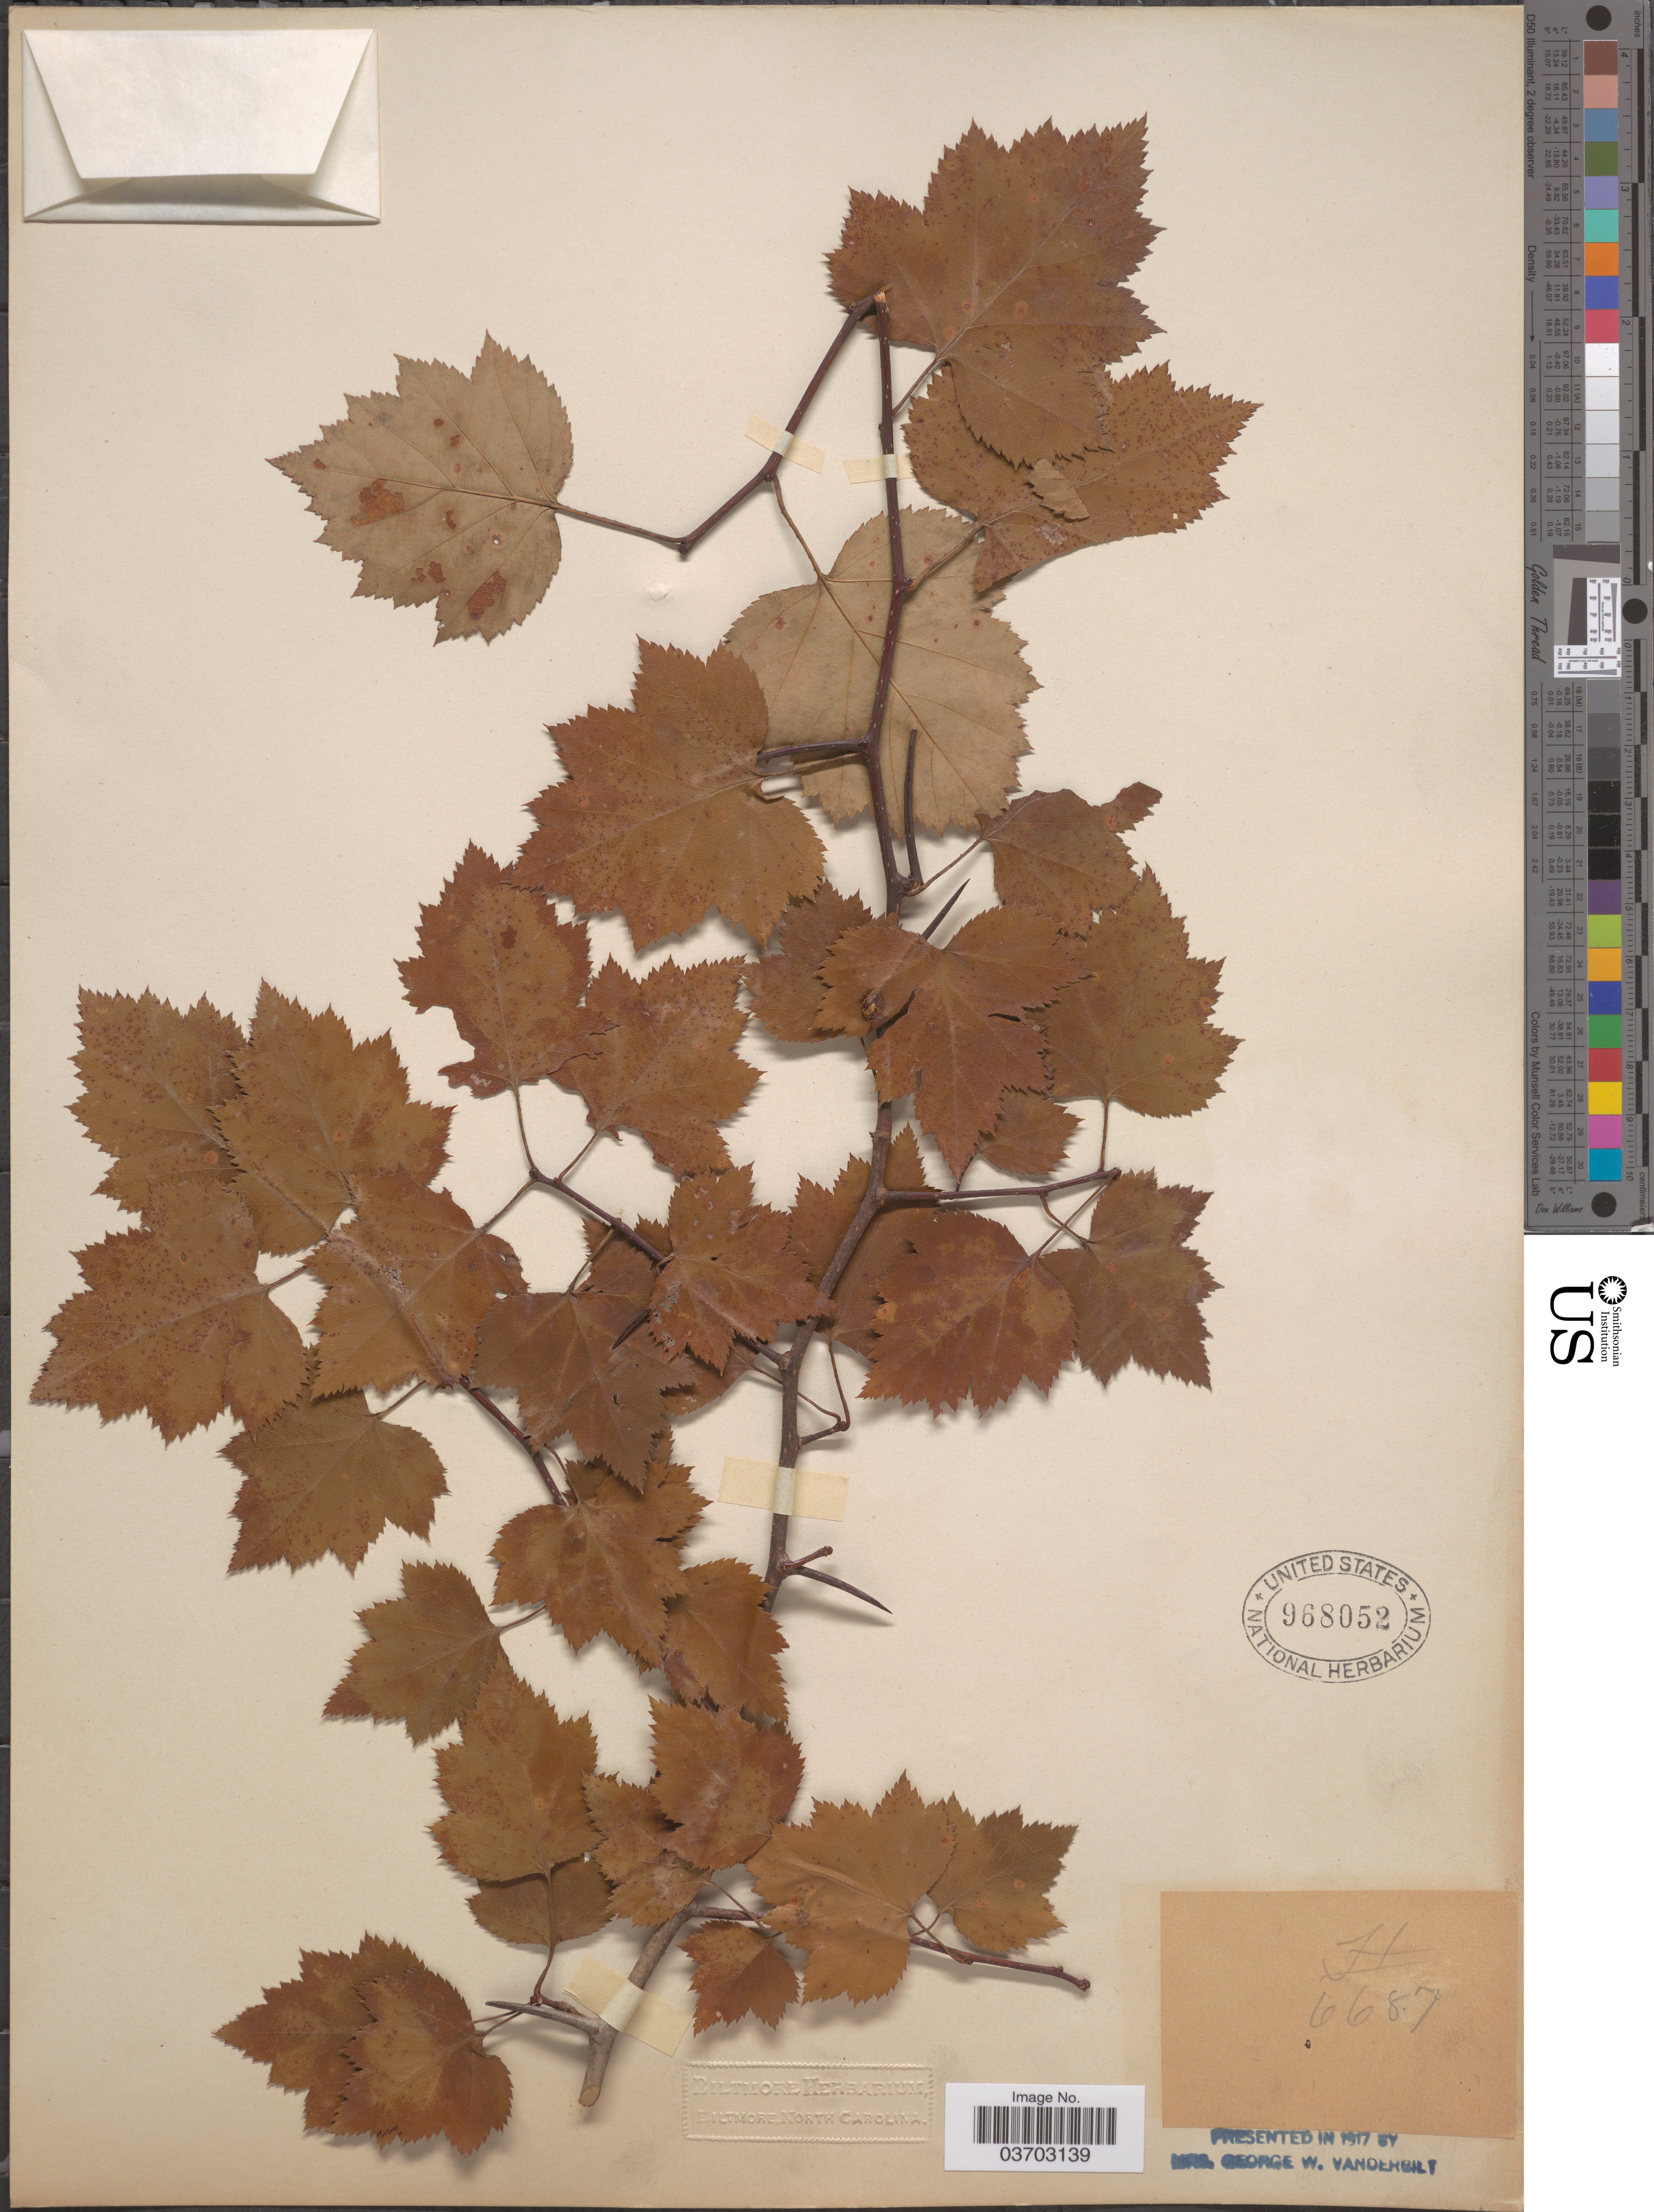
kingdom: Plantae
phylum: Tracheophyta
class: Magnoliopsida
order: Rosales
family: Rosaceae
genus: Crataegus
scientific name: Crataegus sp.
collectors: ex herb. Biltmore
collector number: H/6687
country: United States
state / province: North Carolina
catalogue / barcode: US 968052